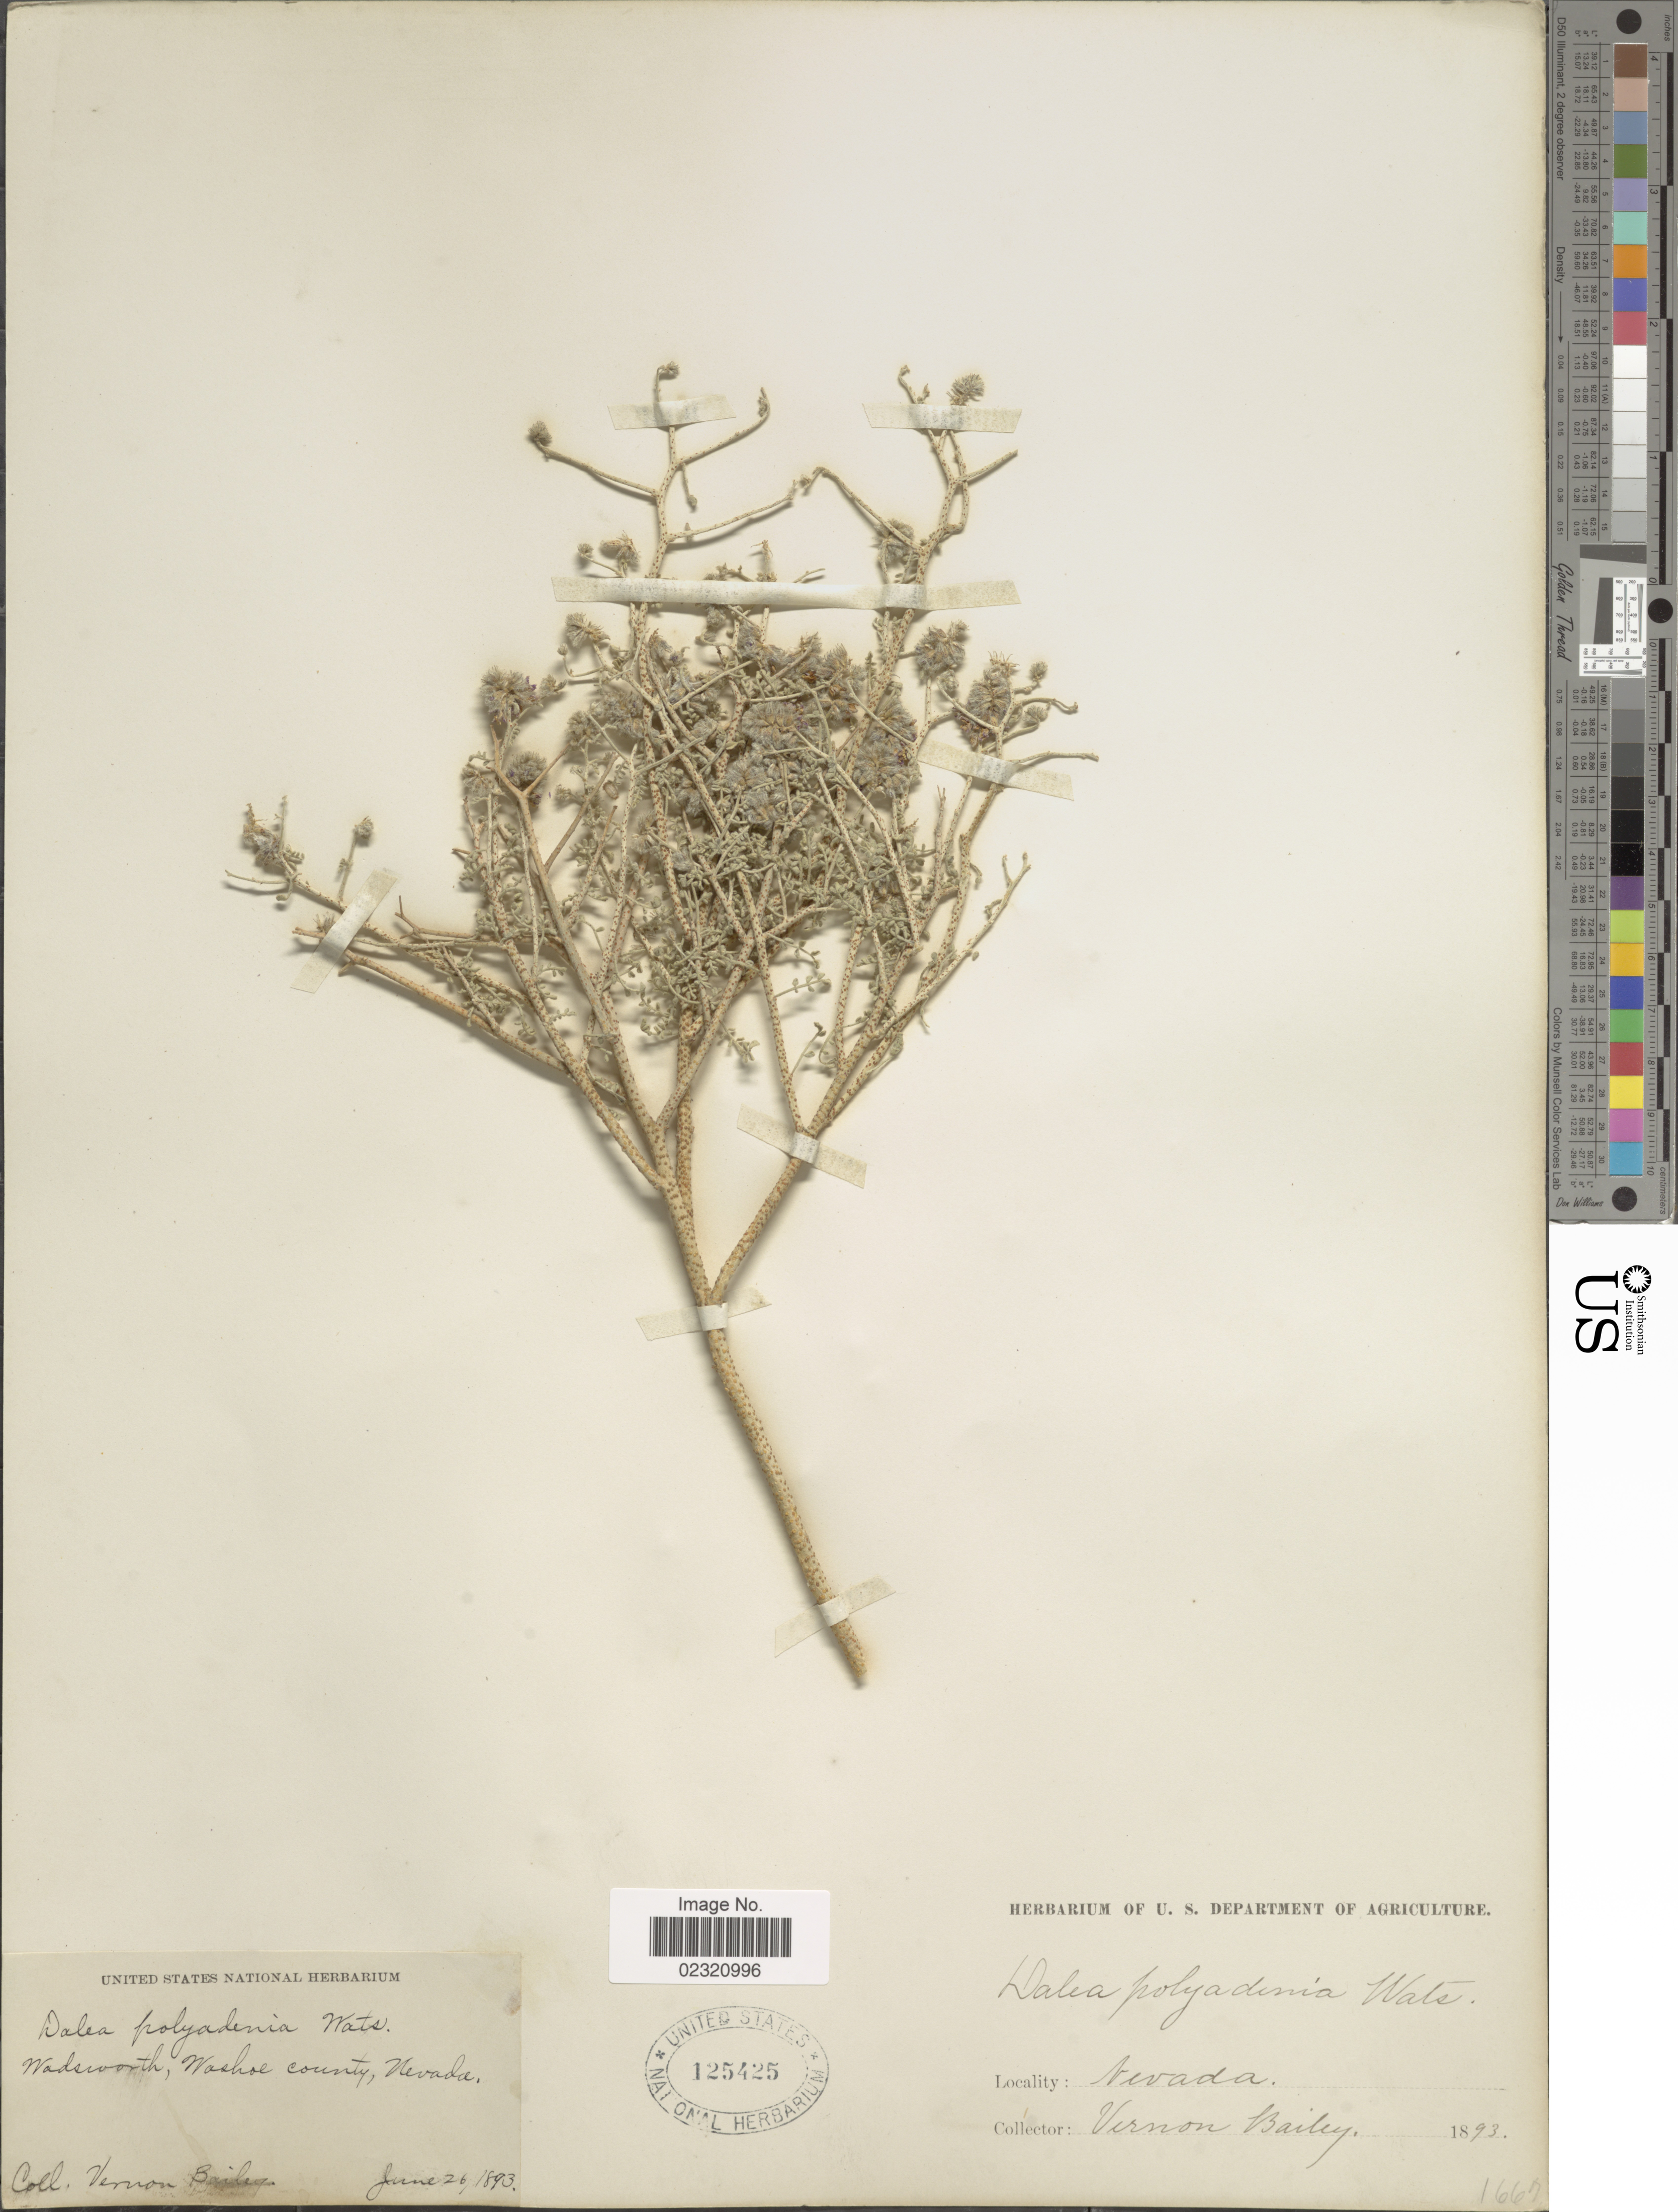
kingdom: Plantae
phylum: Tracheophyta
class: Magnoliopsida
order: Fabales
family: Fabaceae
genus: Psorothamnus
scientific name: Psorothamnus polydenius var. polydenius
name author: (Torr.) Rydb.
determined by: Strong, M. T., (US), Smithsonian Institution - National Museum of Natural History (UNITED STATES)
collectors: V. O. Bailey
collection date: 1893-06-26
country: United States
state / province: Nevada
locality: Wadesworth, Washoe County, Nevada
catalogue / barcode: US 125425